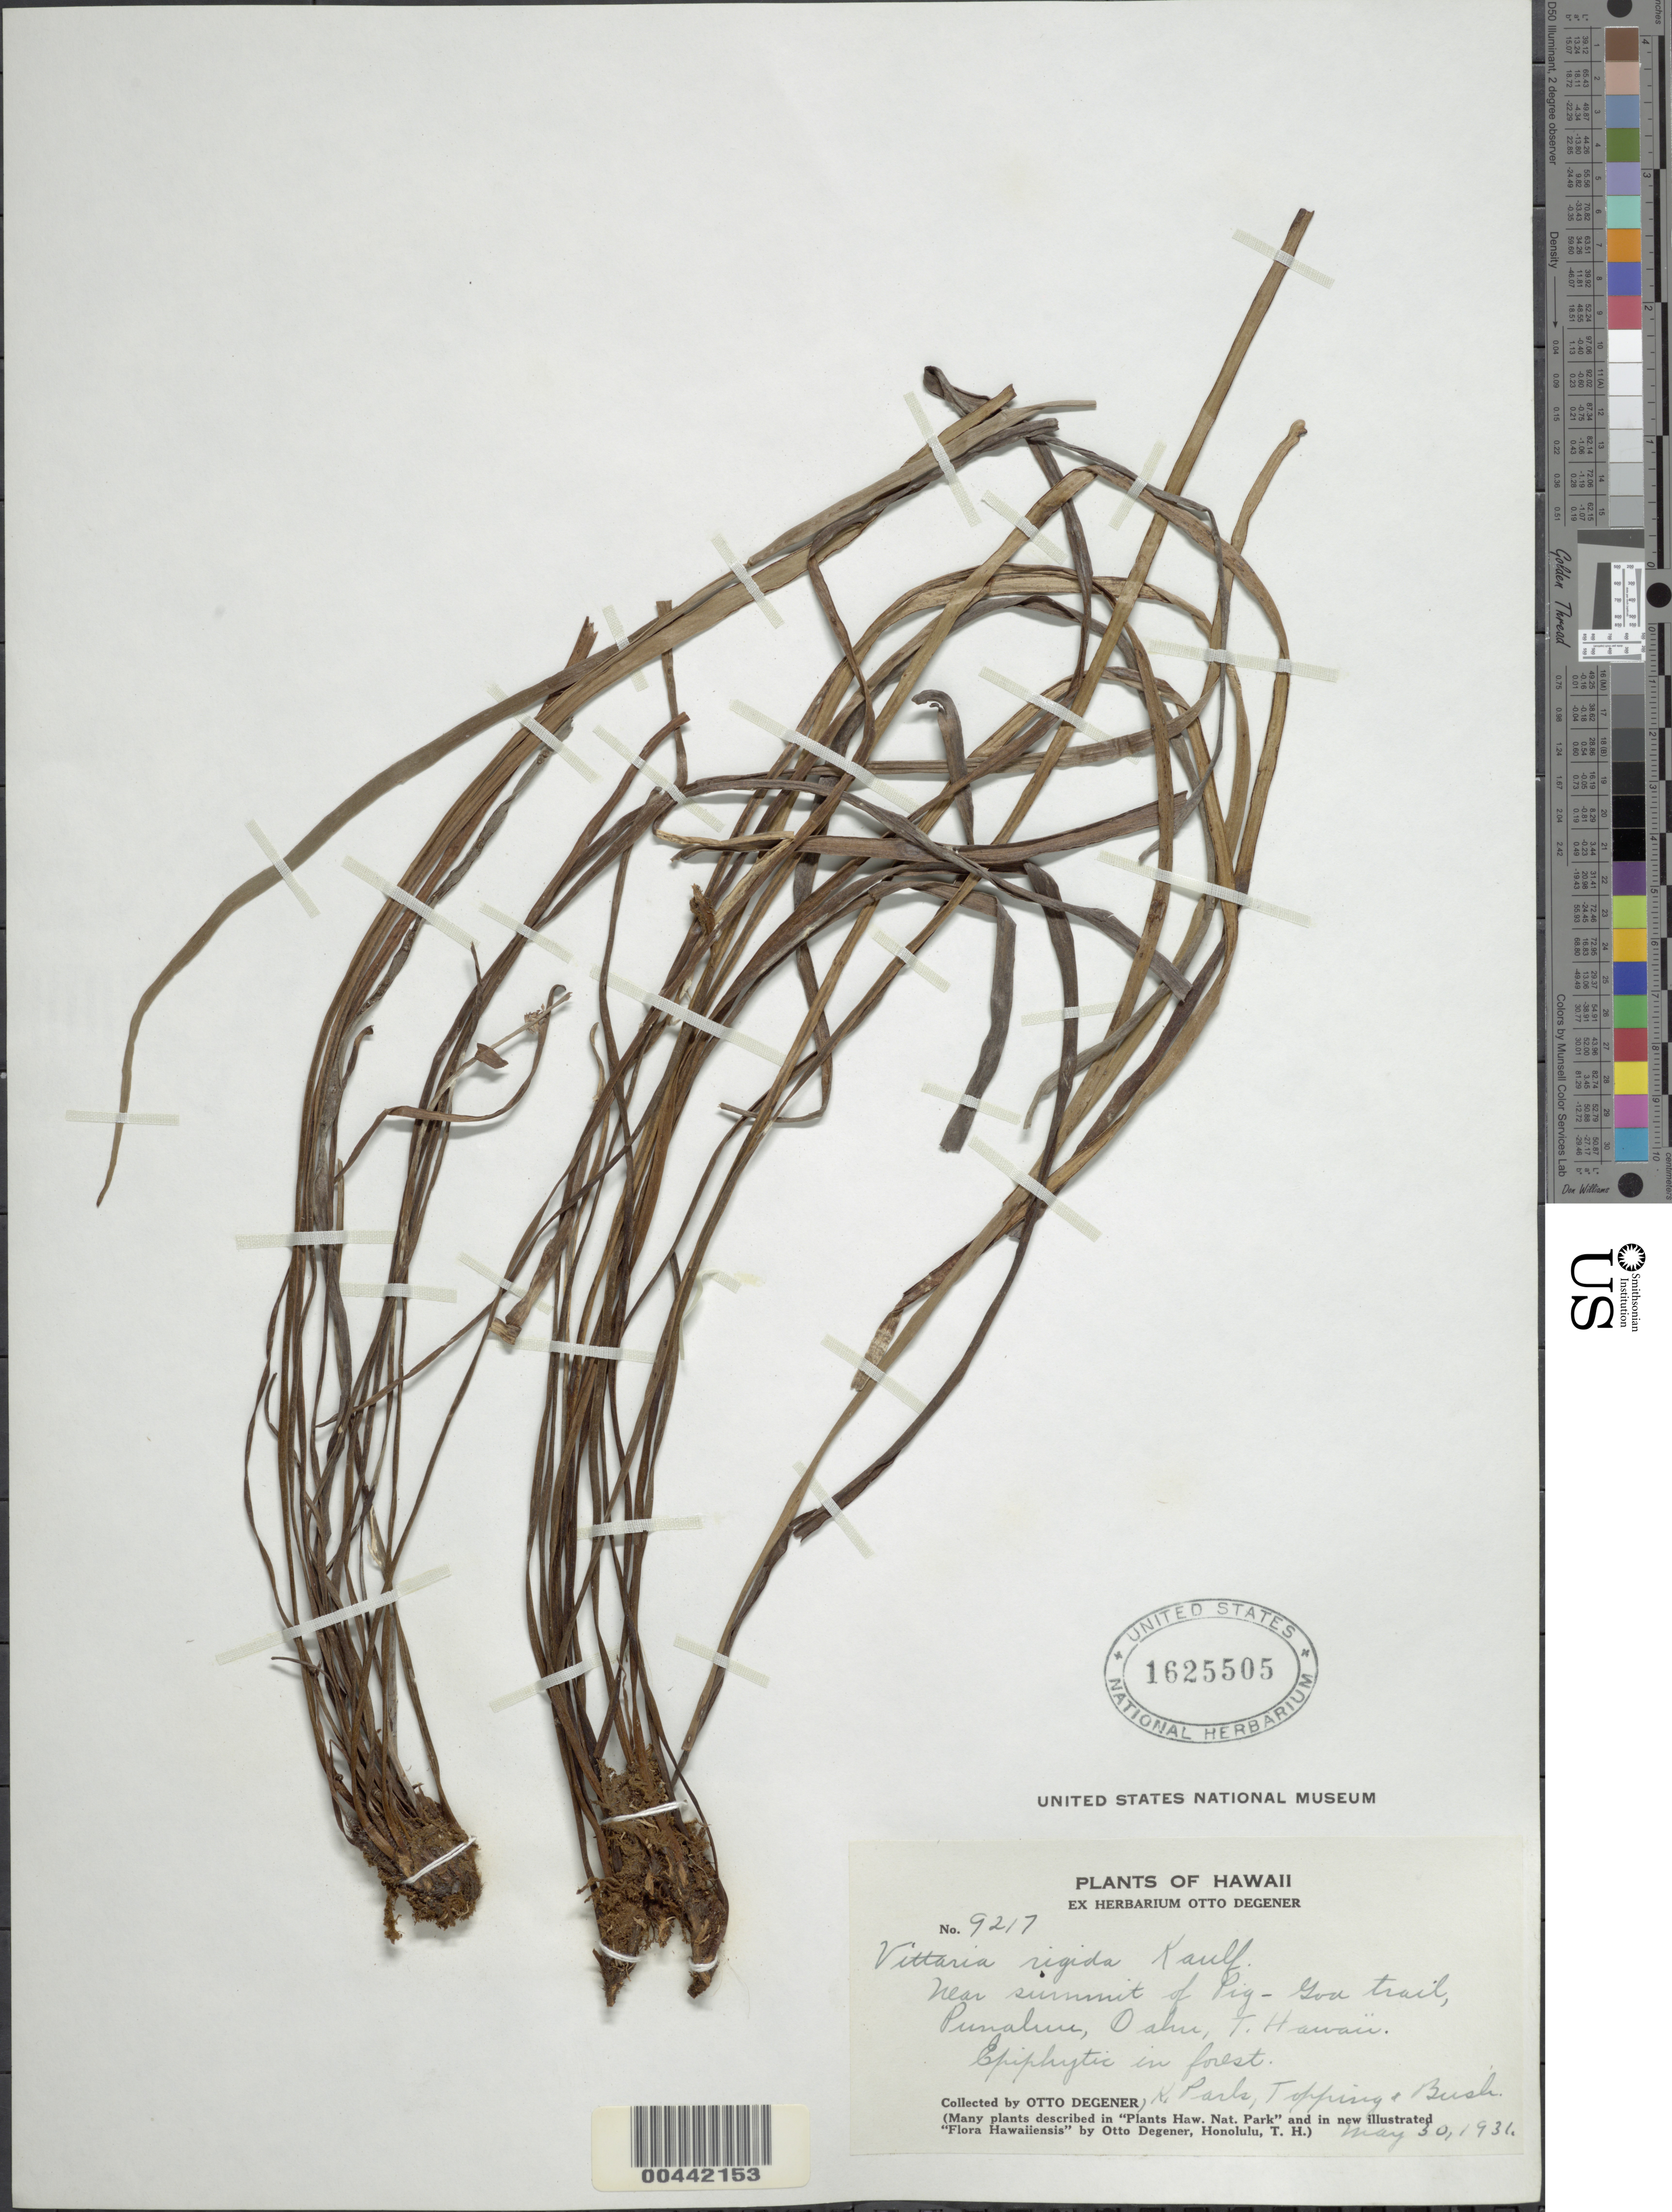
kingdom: Plantae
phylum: Tracheophyta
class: Polypodiopsida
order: Polypodiales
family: Pteridaceae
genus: Haplopteris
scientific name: Haplopteris elongata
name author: (Sw.) Crane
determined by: Wagner, W. L., (BOT), Smithsonian Institution - National Museum of Natural History (UNITED STATES)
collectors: O. Degener, K. Park, D. L. Topping & B. F. Bush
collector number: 9217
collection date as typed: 30 May 1931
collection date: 1931-05-30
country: United States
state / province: Hawaii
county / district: Honolulu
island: Oahu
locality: Near summit of Pig-God trail, Punaluu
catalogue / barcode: US 1625505